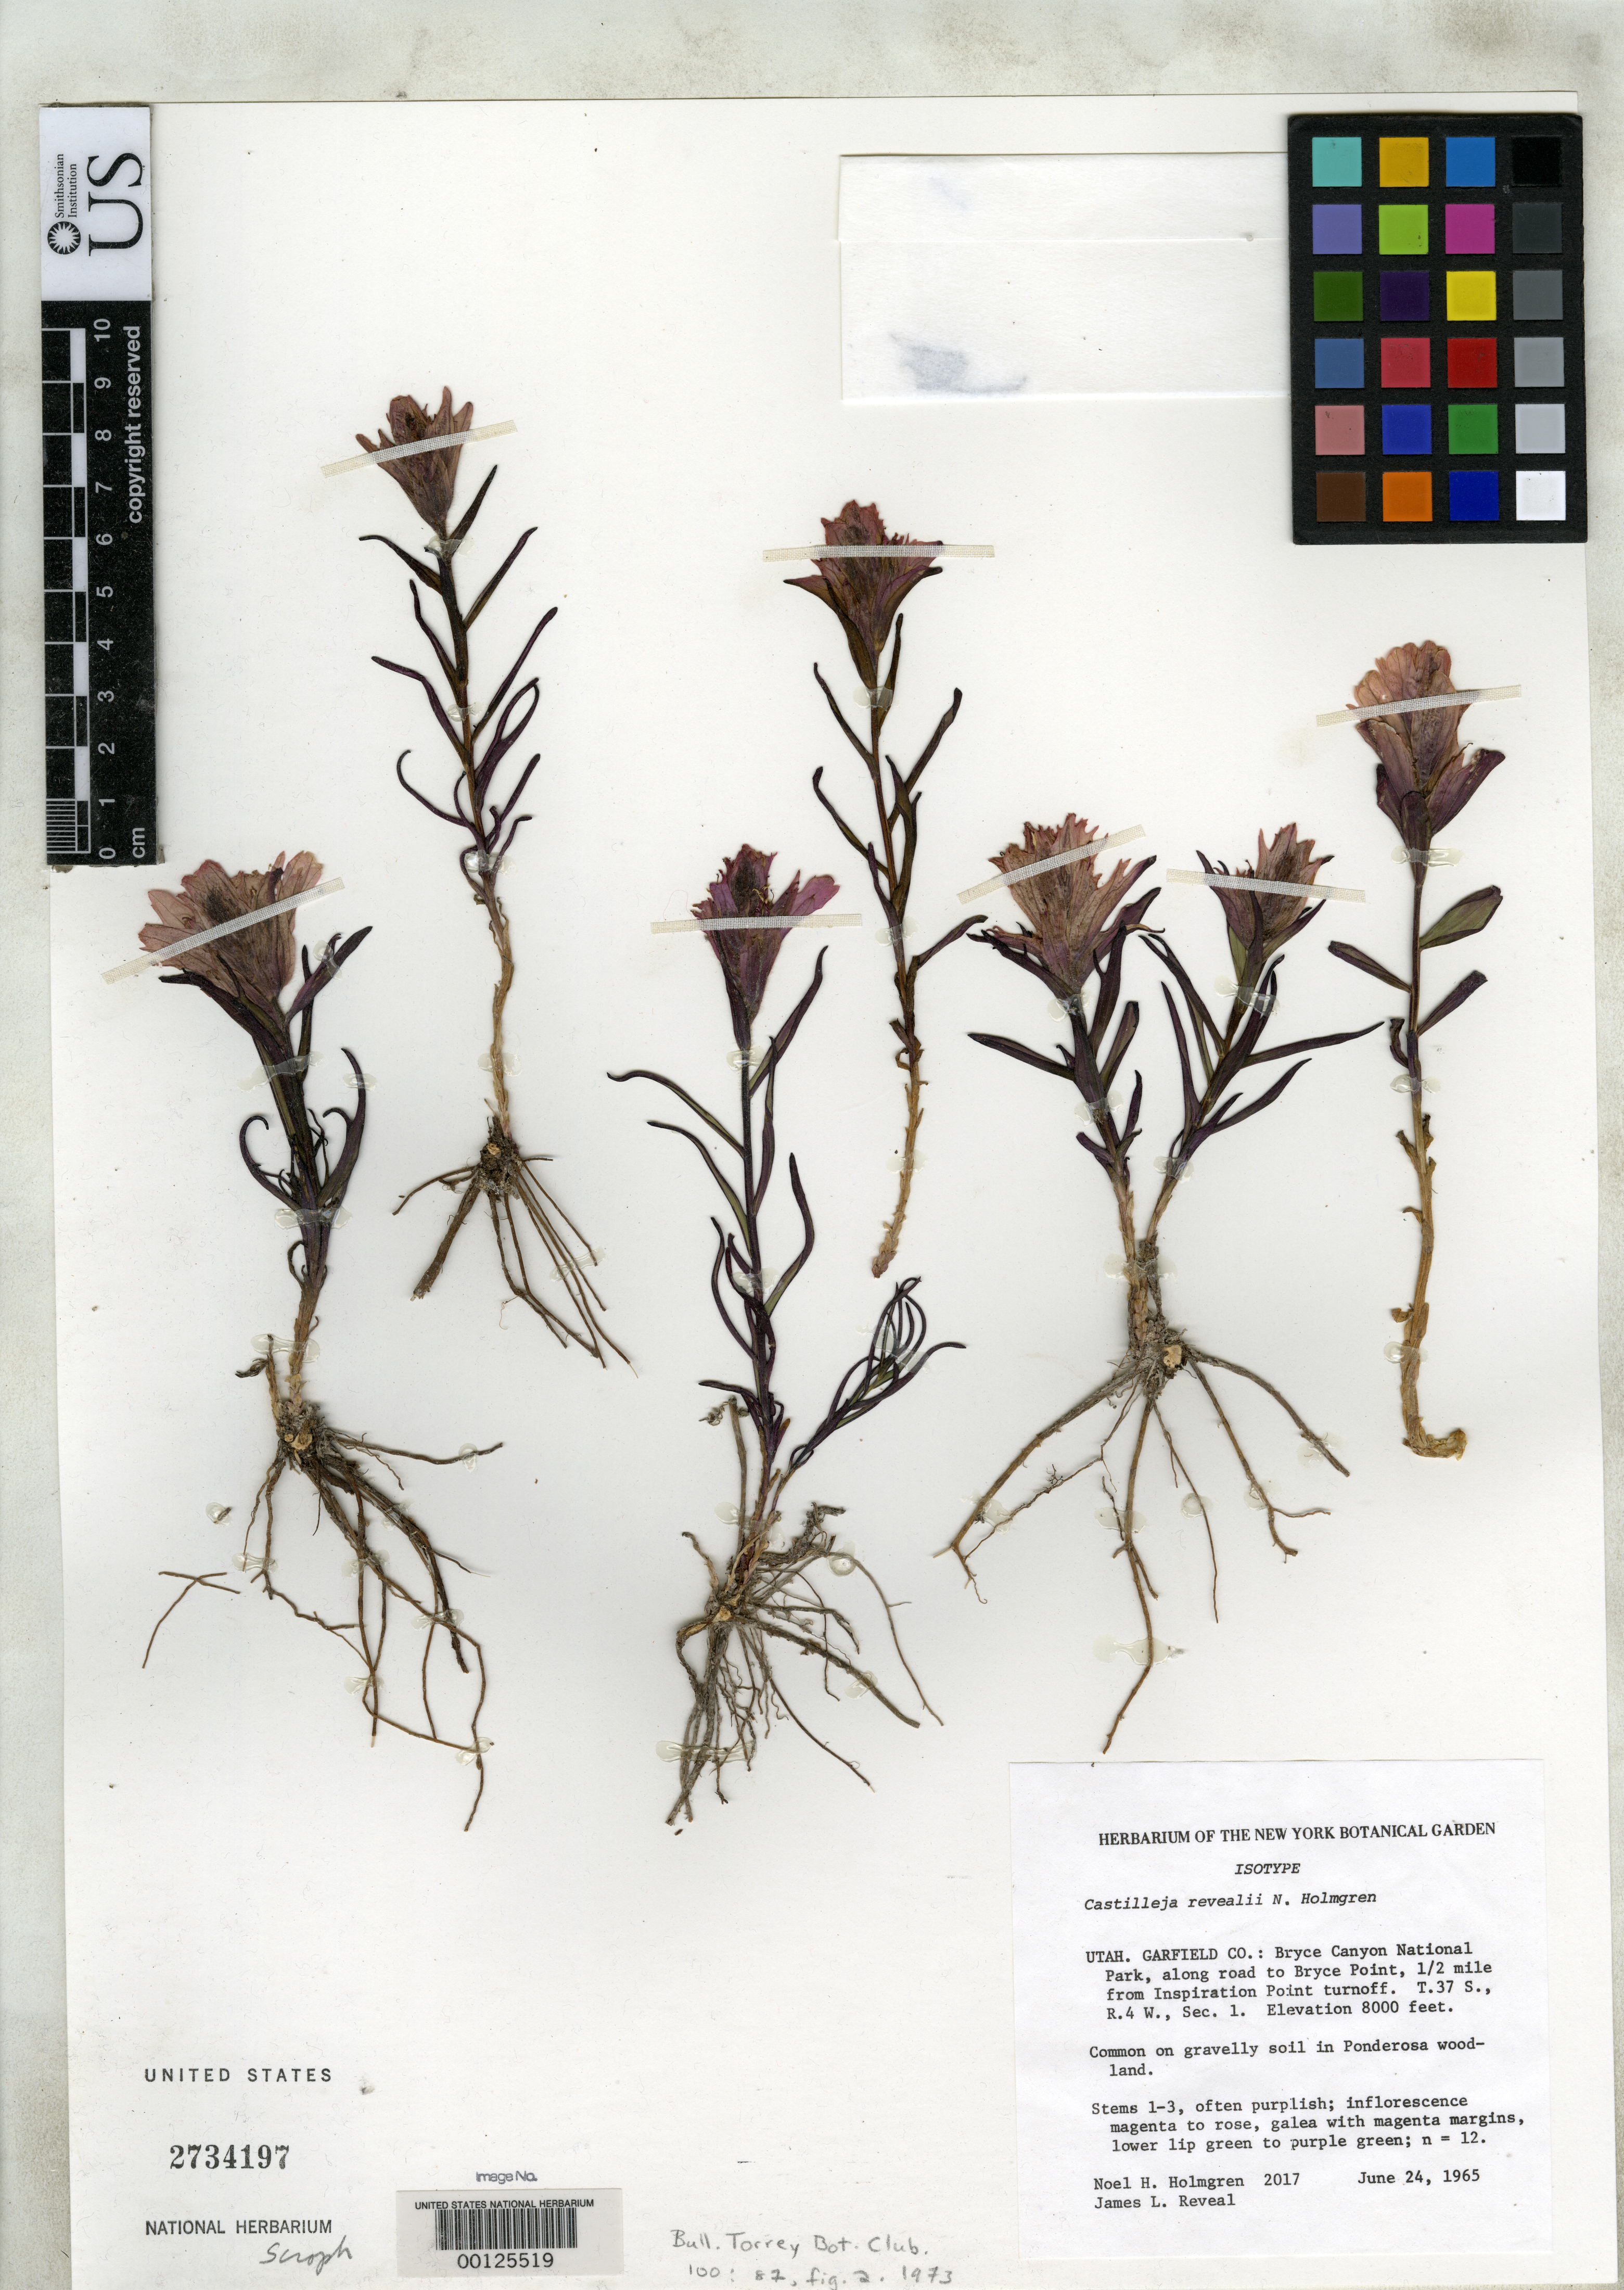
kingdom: Plantae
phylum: Tracheophyta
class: Magnoliopsida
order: Lamiales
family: Orobanchaceae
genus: Castilleja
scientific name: Castilleja revealii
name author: N.H. Holmgren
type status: Isotype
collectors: N. H. Holmgren & J. L. Reveal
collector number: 2017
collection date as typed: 24 Jun 1965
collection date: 1965-06-24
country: United States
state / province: Utah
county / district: Garfield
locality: Bryce Canyon National Park, along road to Bryce Point.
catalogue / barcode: US 2734197